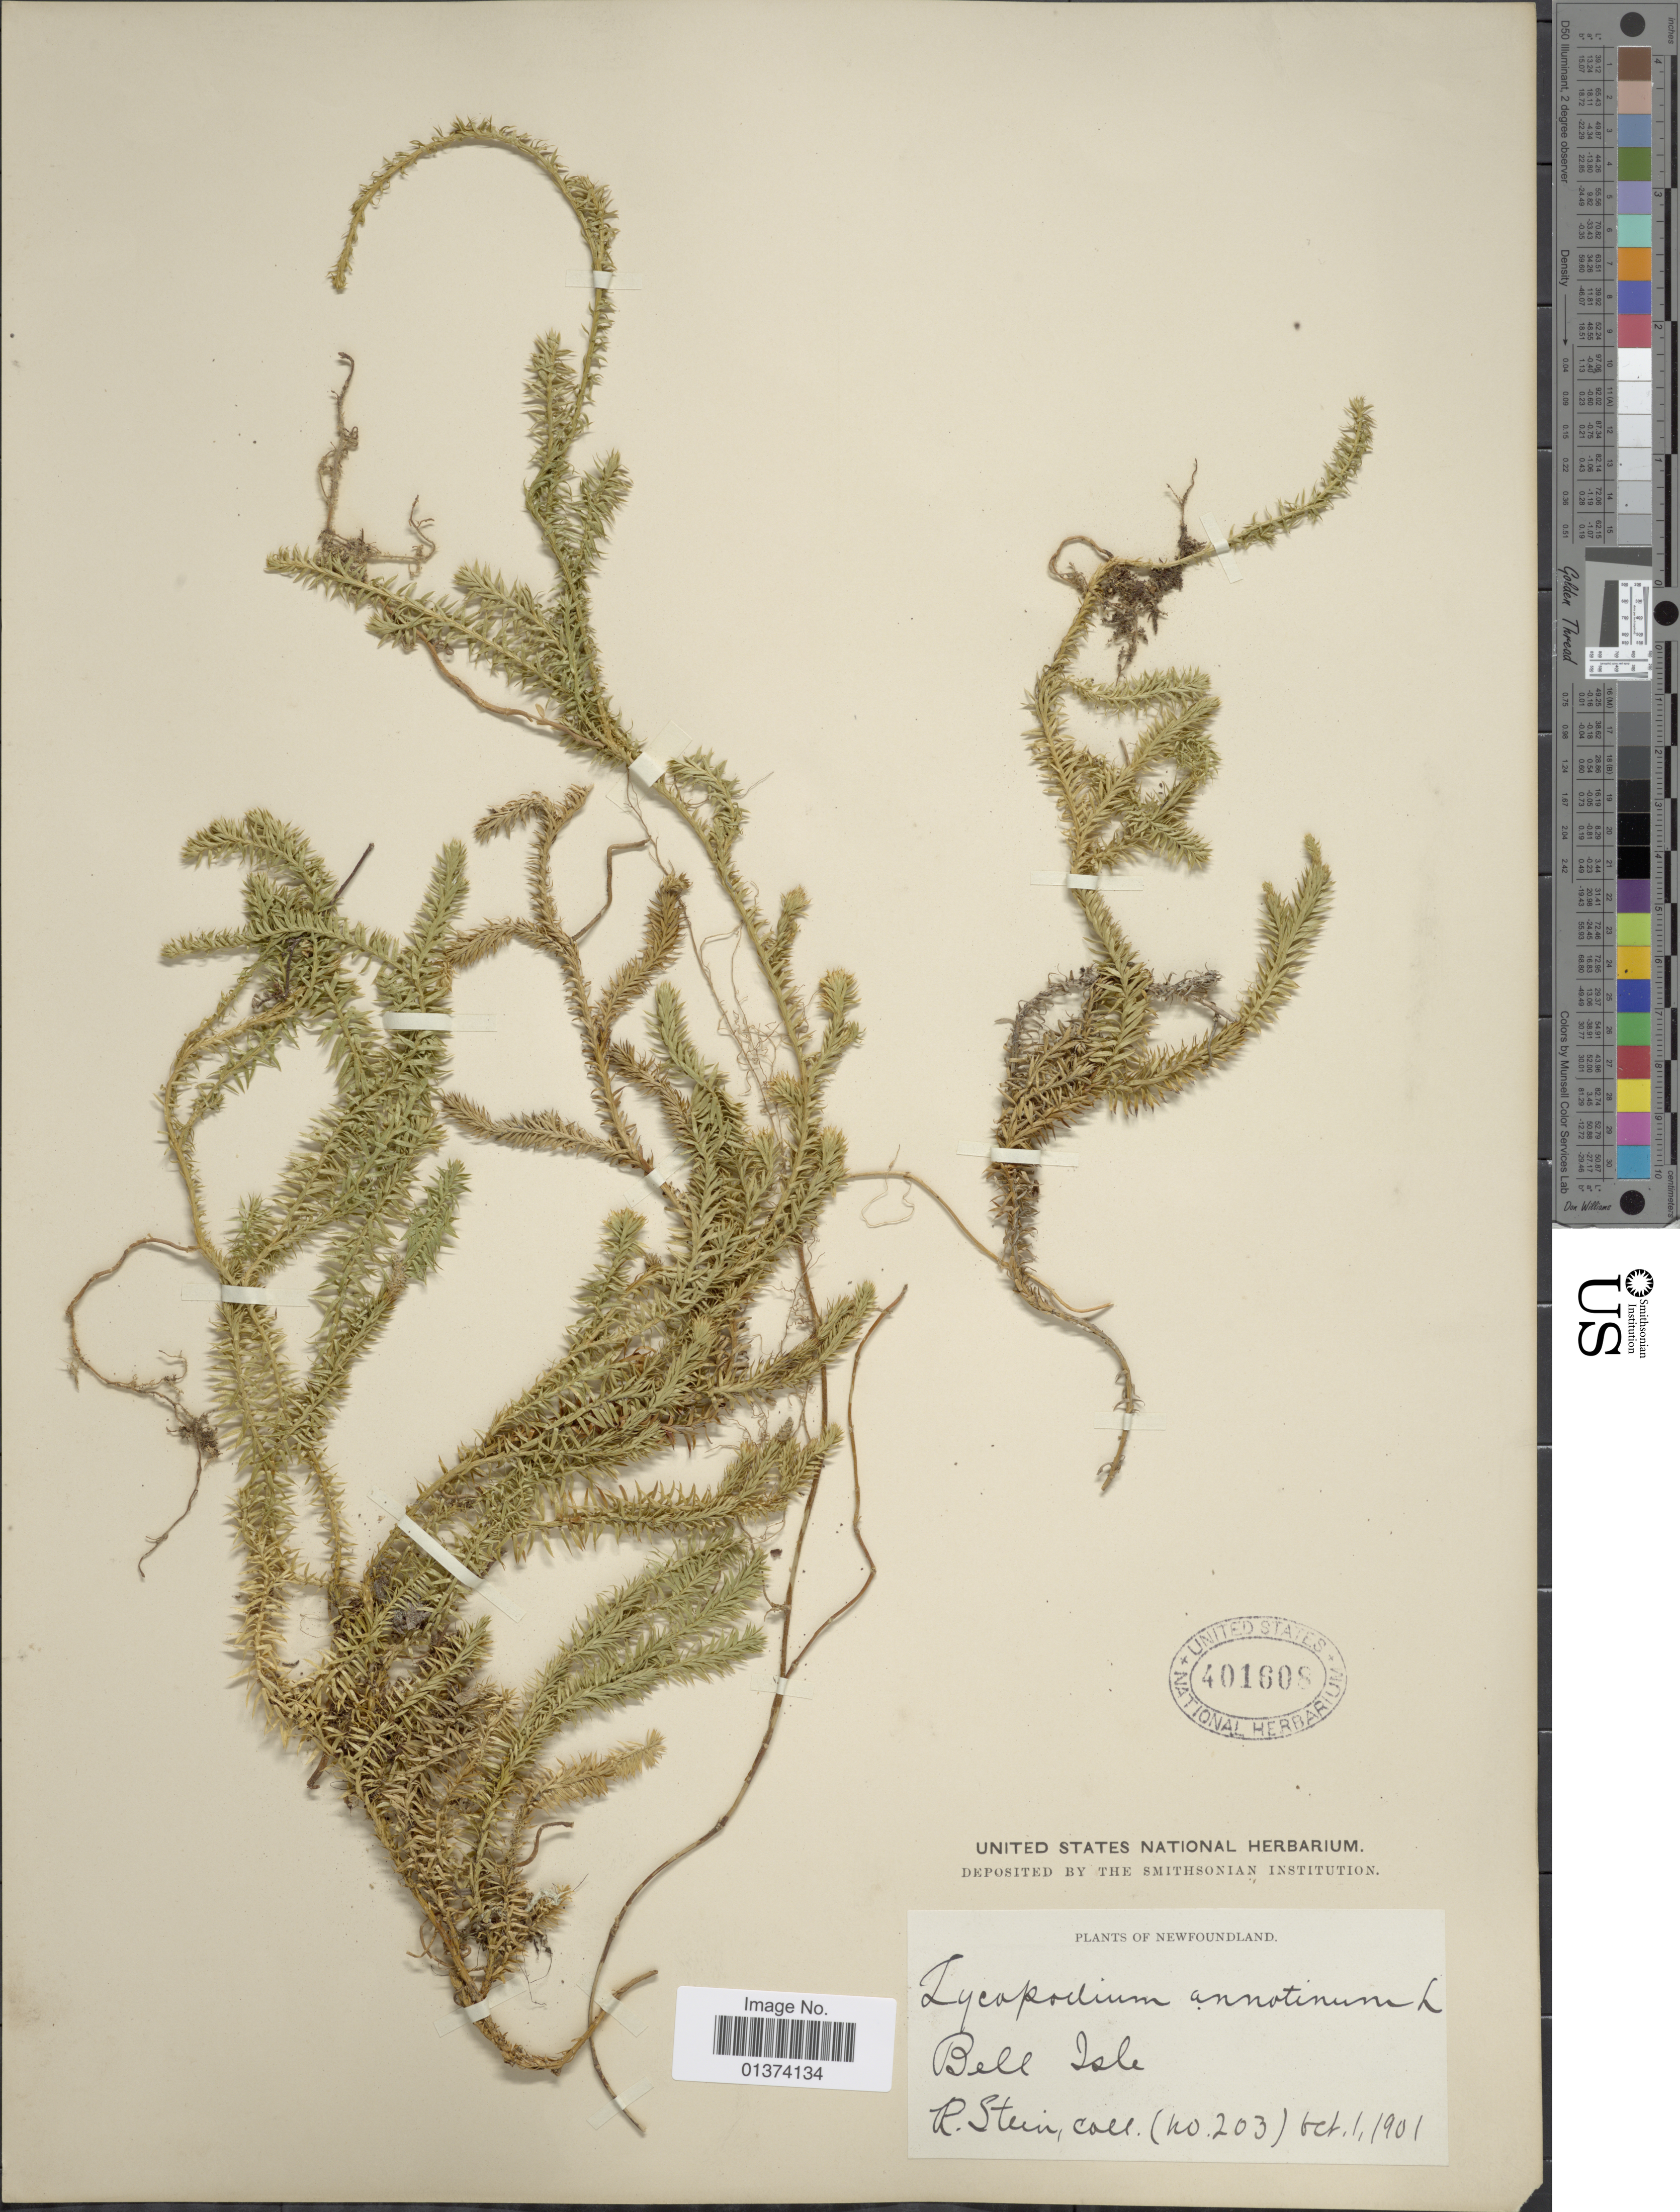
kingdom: Plantae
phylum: Tracheophyta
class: Lycopodiopsida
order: Lycopodiales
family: Lycopodiaceae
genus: Spinulum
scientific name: Spinulum annotinum subsp. annotinum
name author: (L.) A. Haines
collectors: R. Stein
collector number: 203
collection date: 1901-10-01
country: Canada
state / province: Newfoundland and Labrador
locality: Bell Isle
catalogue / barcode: US 401608